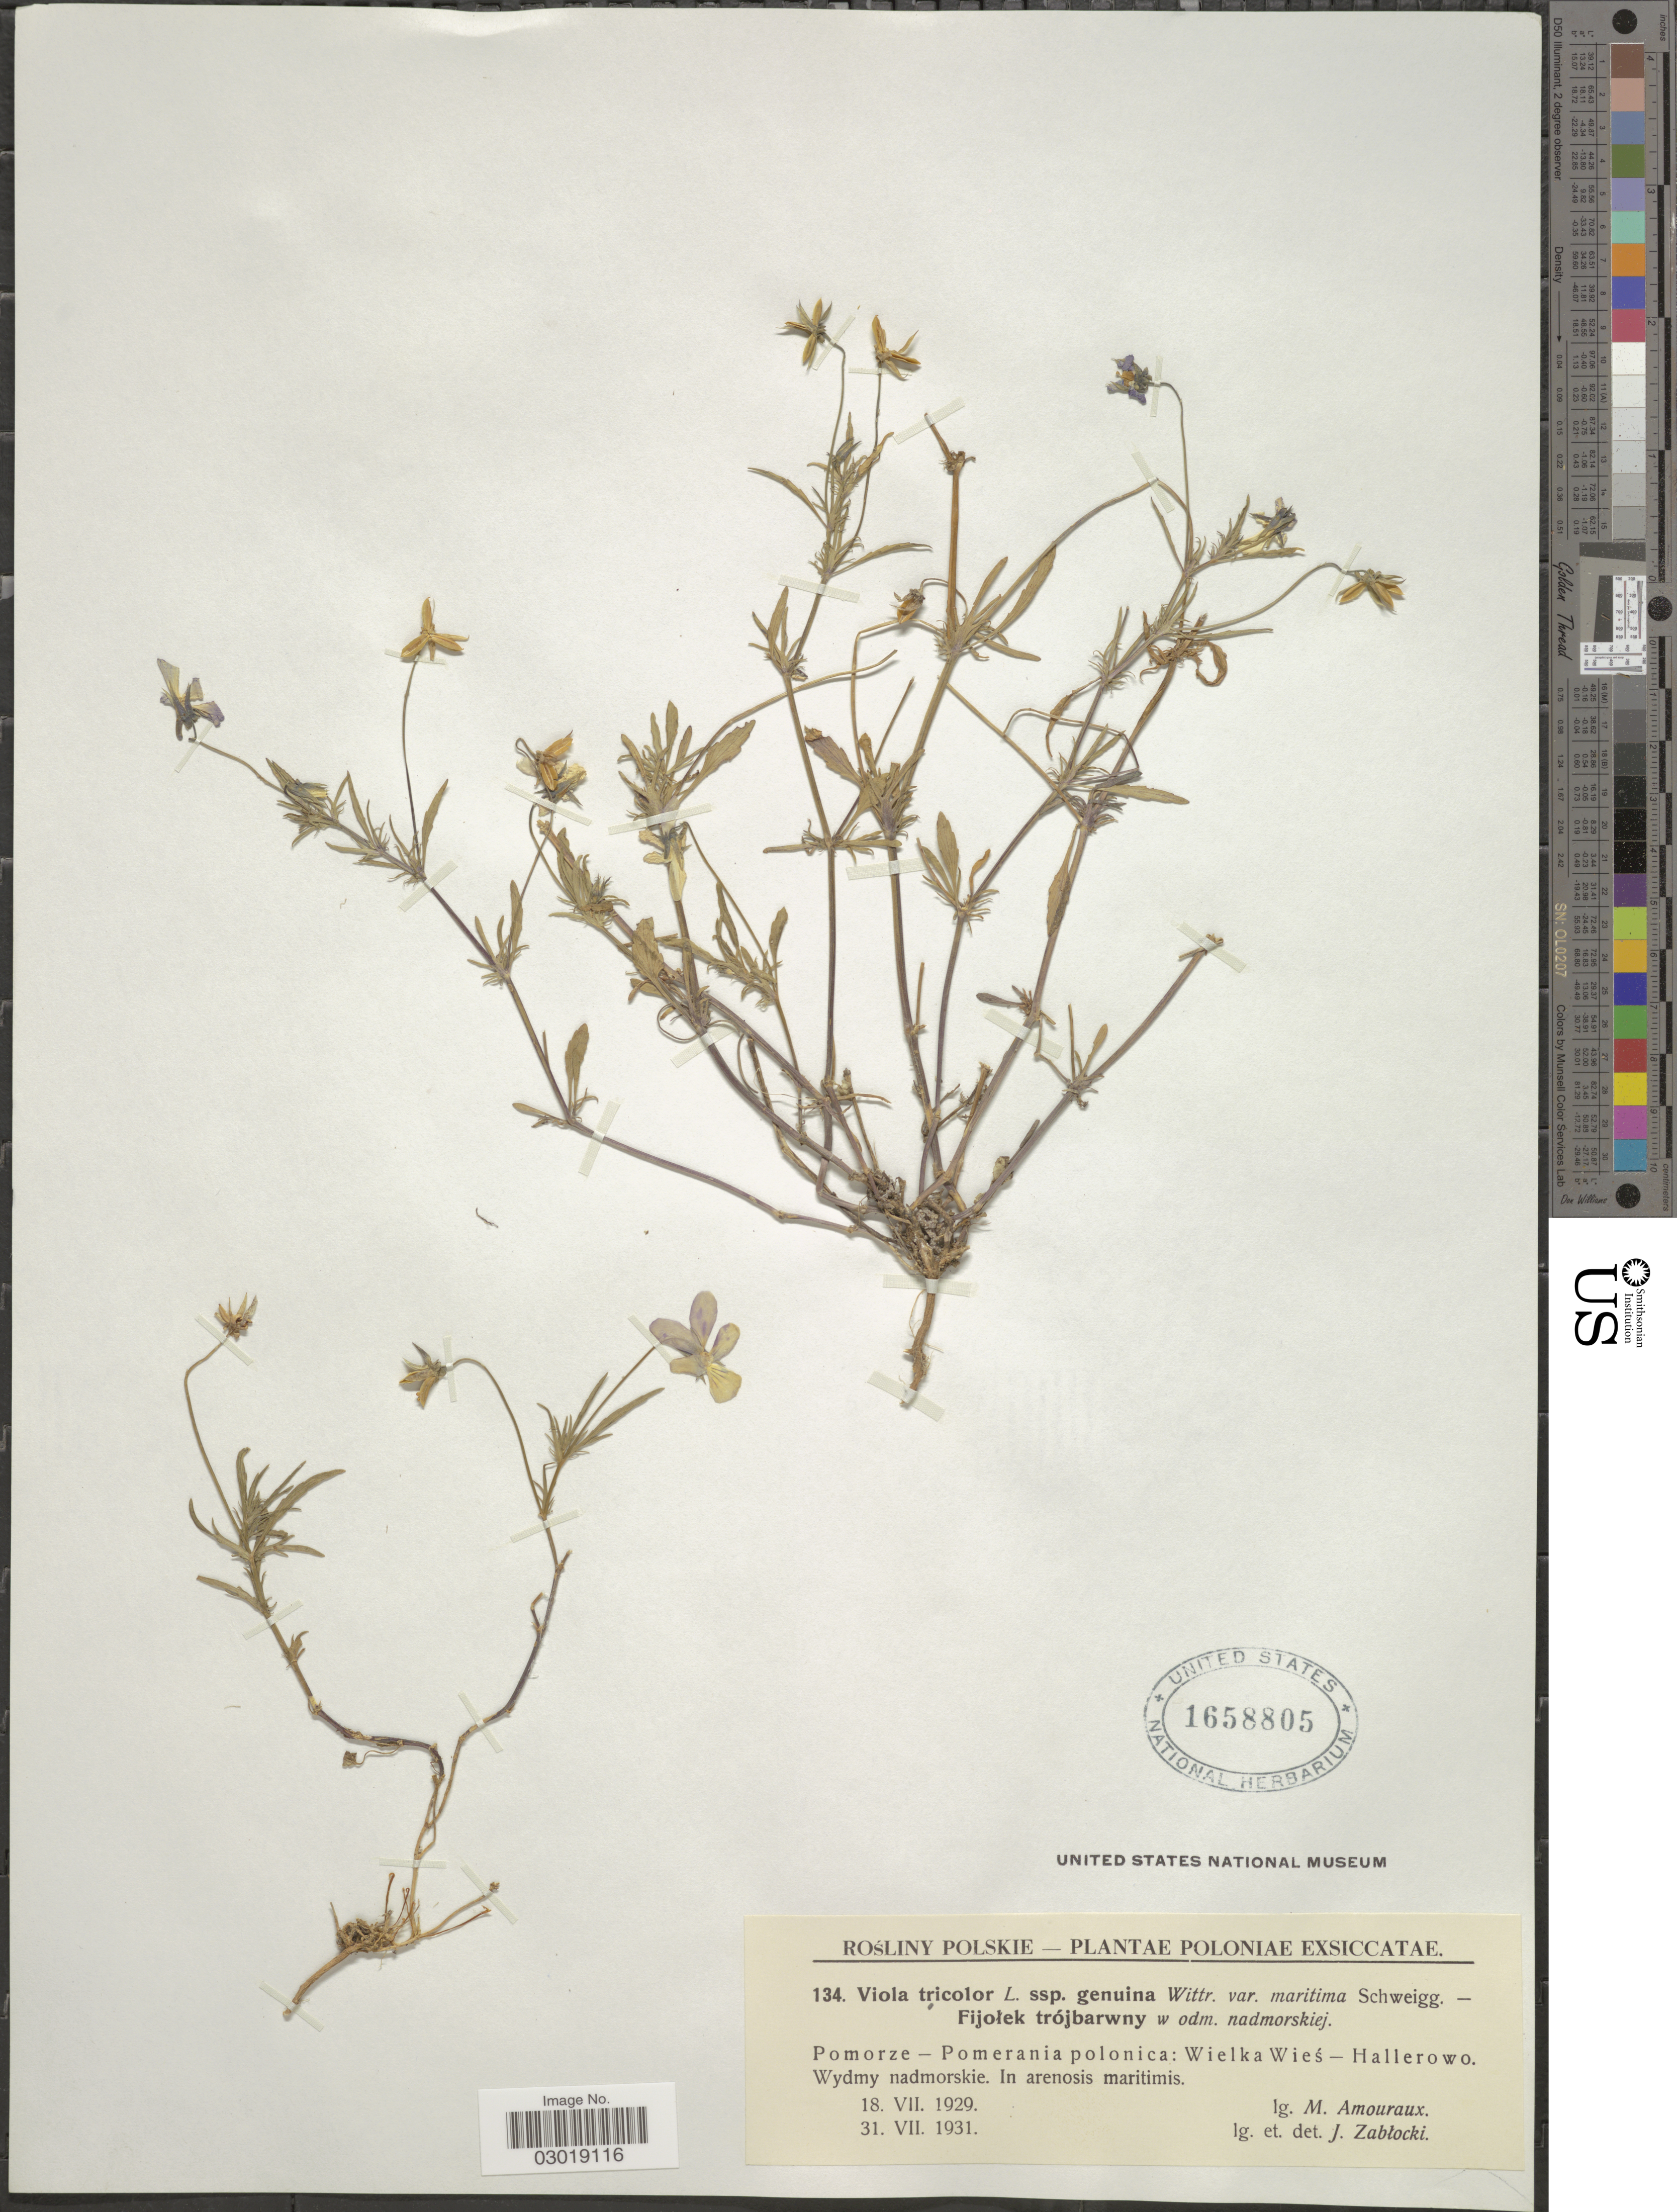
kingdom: Plantae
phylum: Tracheophyta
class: Magnoliopsida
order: Malpighiales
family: Violaceae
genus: Viola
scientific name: Viola tricolor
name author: L.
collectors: M. Amouraux & J. Zablocki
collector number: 134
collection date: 1929-07-18/1931-07-31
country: Poland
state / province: Pomorskie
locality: Pomorze-Pomerania polonica: Wielka Wies-Hallerowo.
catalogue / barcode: US 1658805